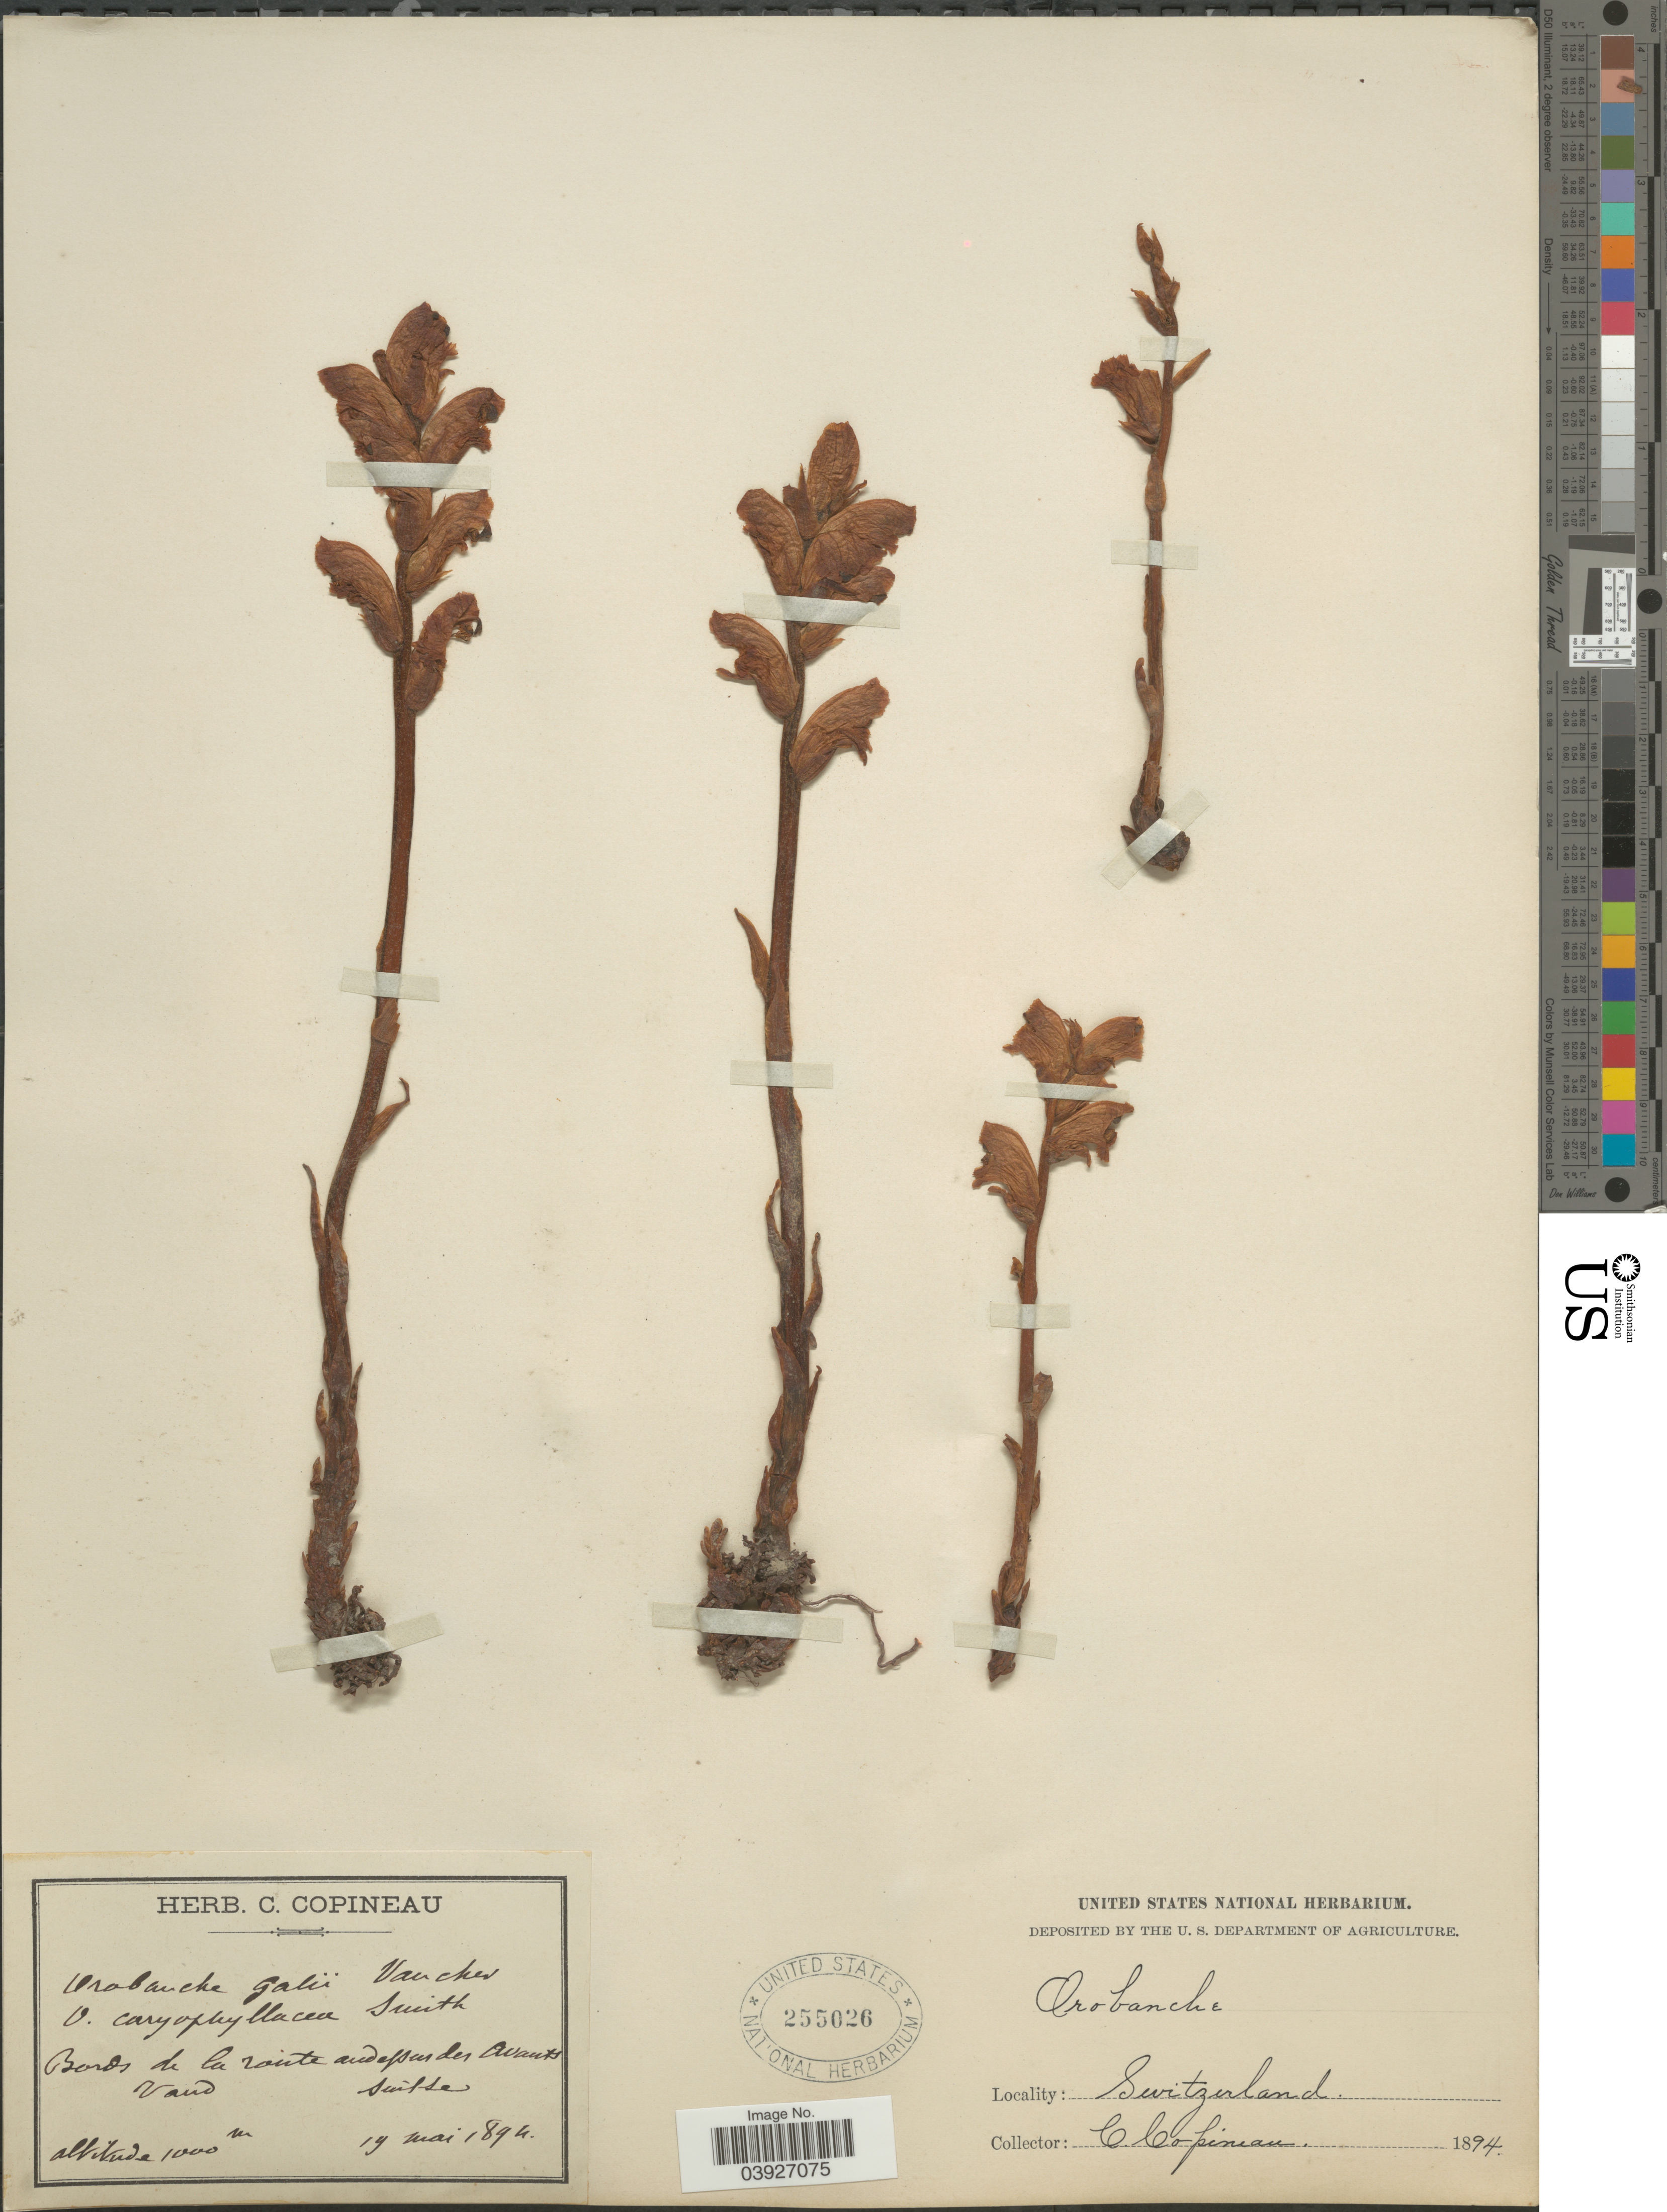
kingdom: Plantae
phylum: Tracheophyta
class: Magnoliopsida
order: Lamiales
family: Orobanchaceae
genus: Epifagus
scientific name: Epifagus sp.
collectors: C. Copineau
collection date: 1894-05-19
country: Switzerland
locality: Bords de la route andessus des Avants Vaud. Suisse.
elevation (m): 1000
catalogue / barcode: US 255026